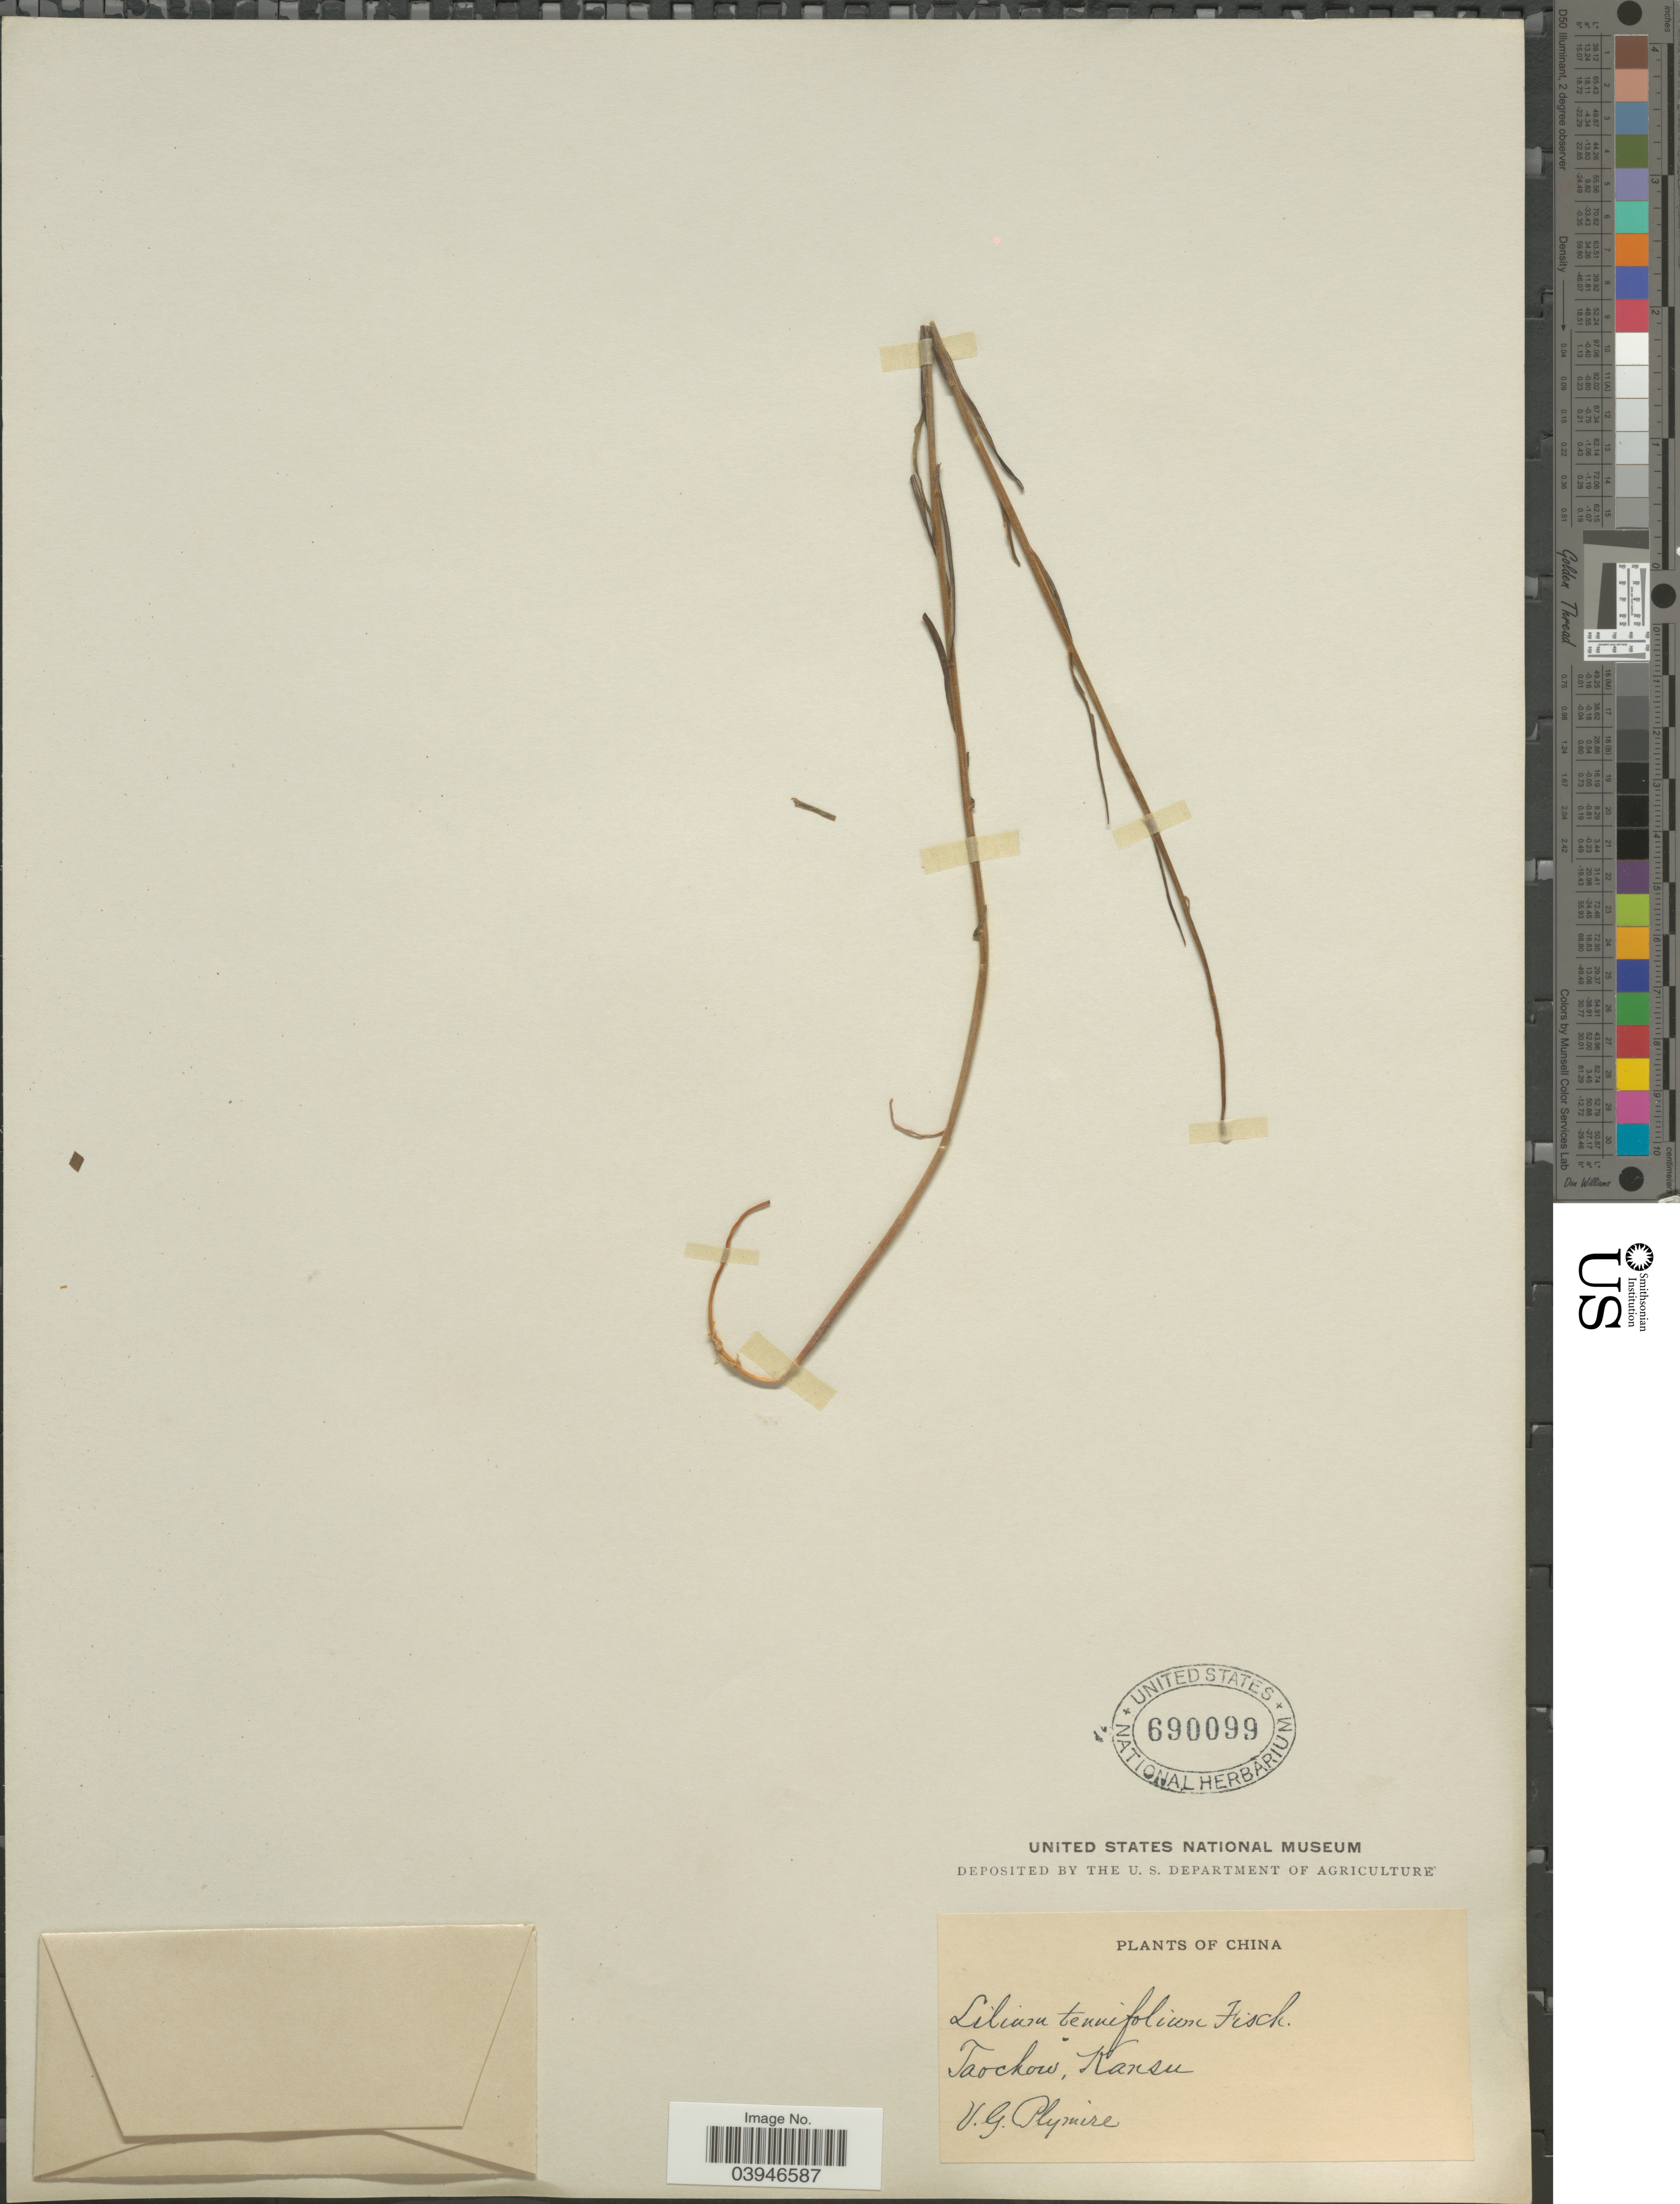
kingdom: Plantae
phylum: Tracheophyta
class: Liliopsida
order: Liliales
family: Liliaceae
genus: Lilium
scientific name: Lilium tenuifolium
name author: Fisch. ex Hook. f.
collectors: U. Plymire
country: China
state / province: Gansu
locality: Taochow, Kansu.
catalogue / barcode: US 690099